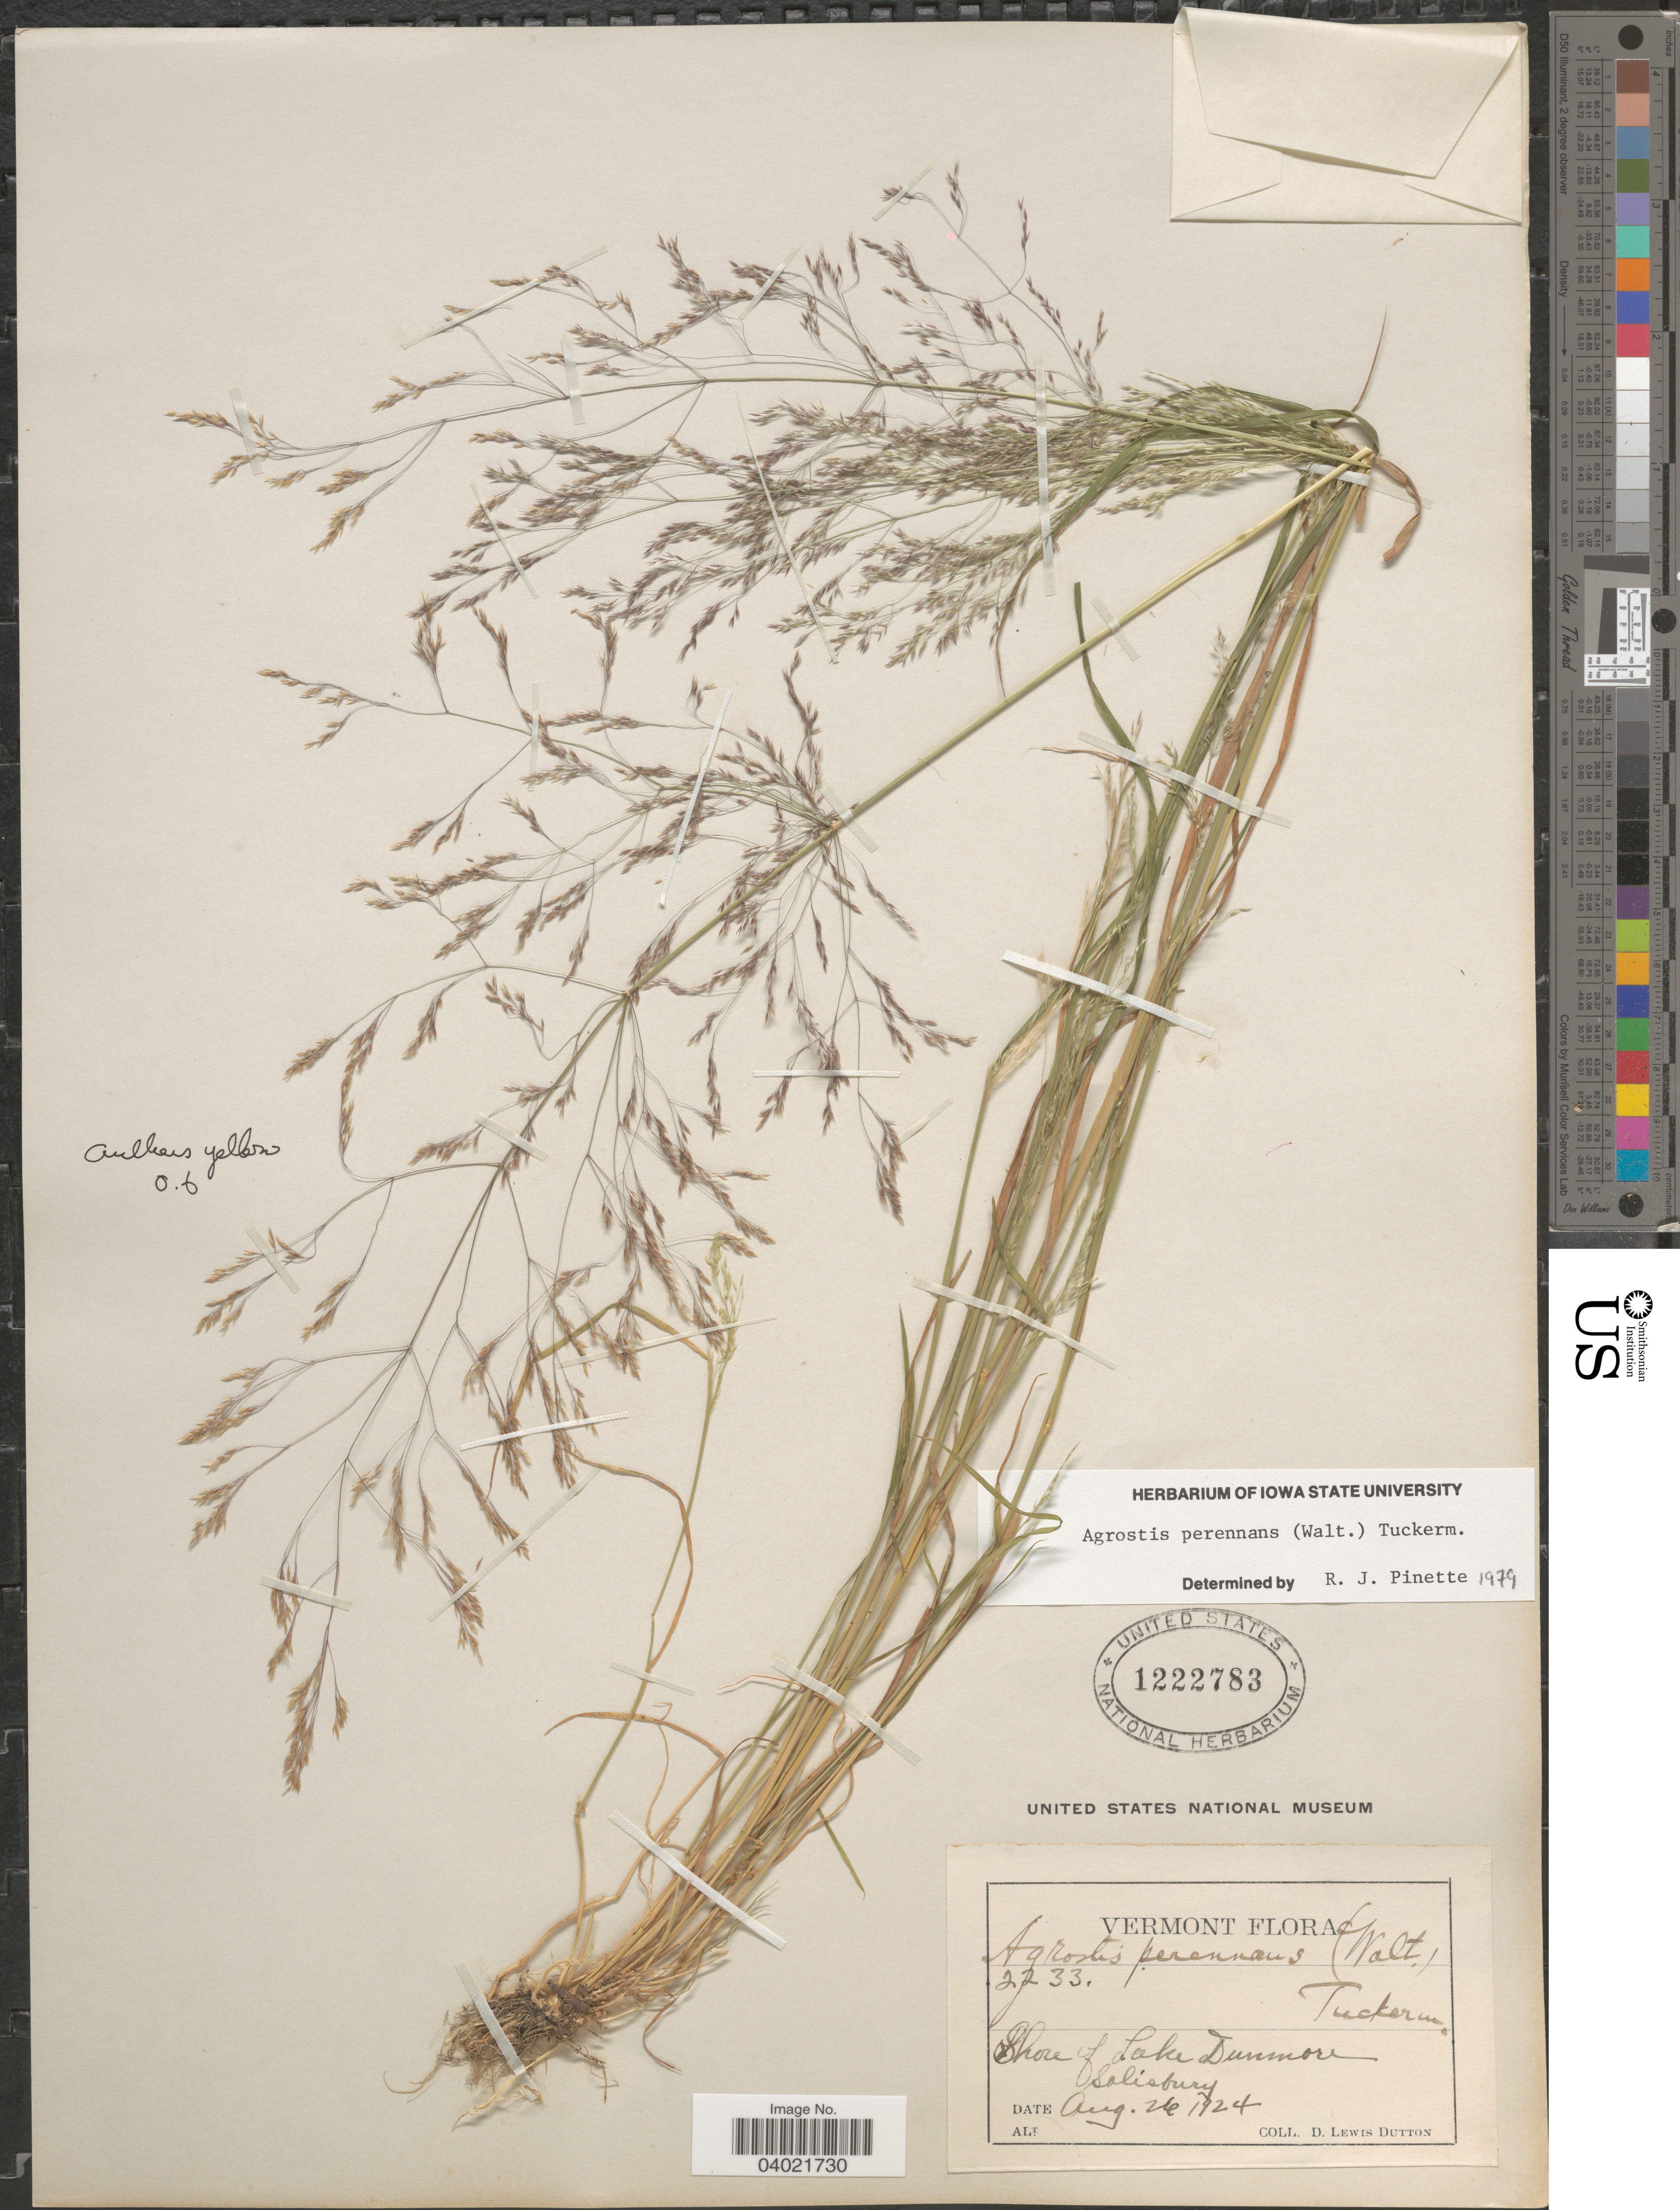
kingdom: Plantae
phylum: Tracheophyta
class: Liliopsida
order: Poales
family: Poaceae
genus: Agrostis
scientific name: Agrostis perennans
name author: (Walter) Tuck.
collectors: D. Dutton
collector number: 2233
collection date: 1924-08-26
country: United States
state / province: Vermont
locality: Shore of Lake Dunmore Salisbury.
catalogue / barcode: US 1222783